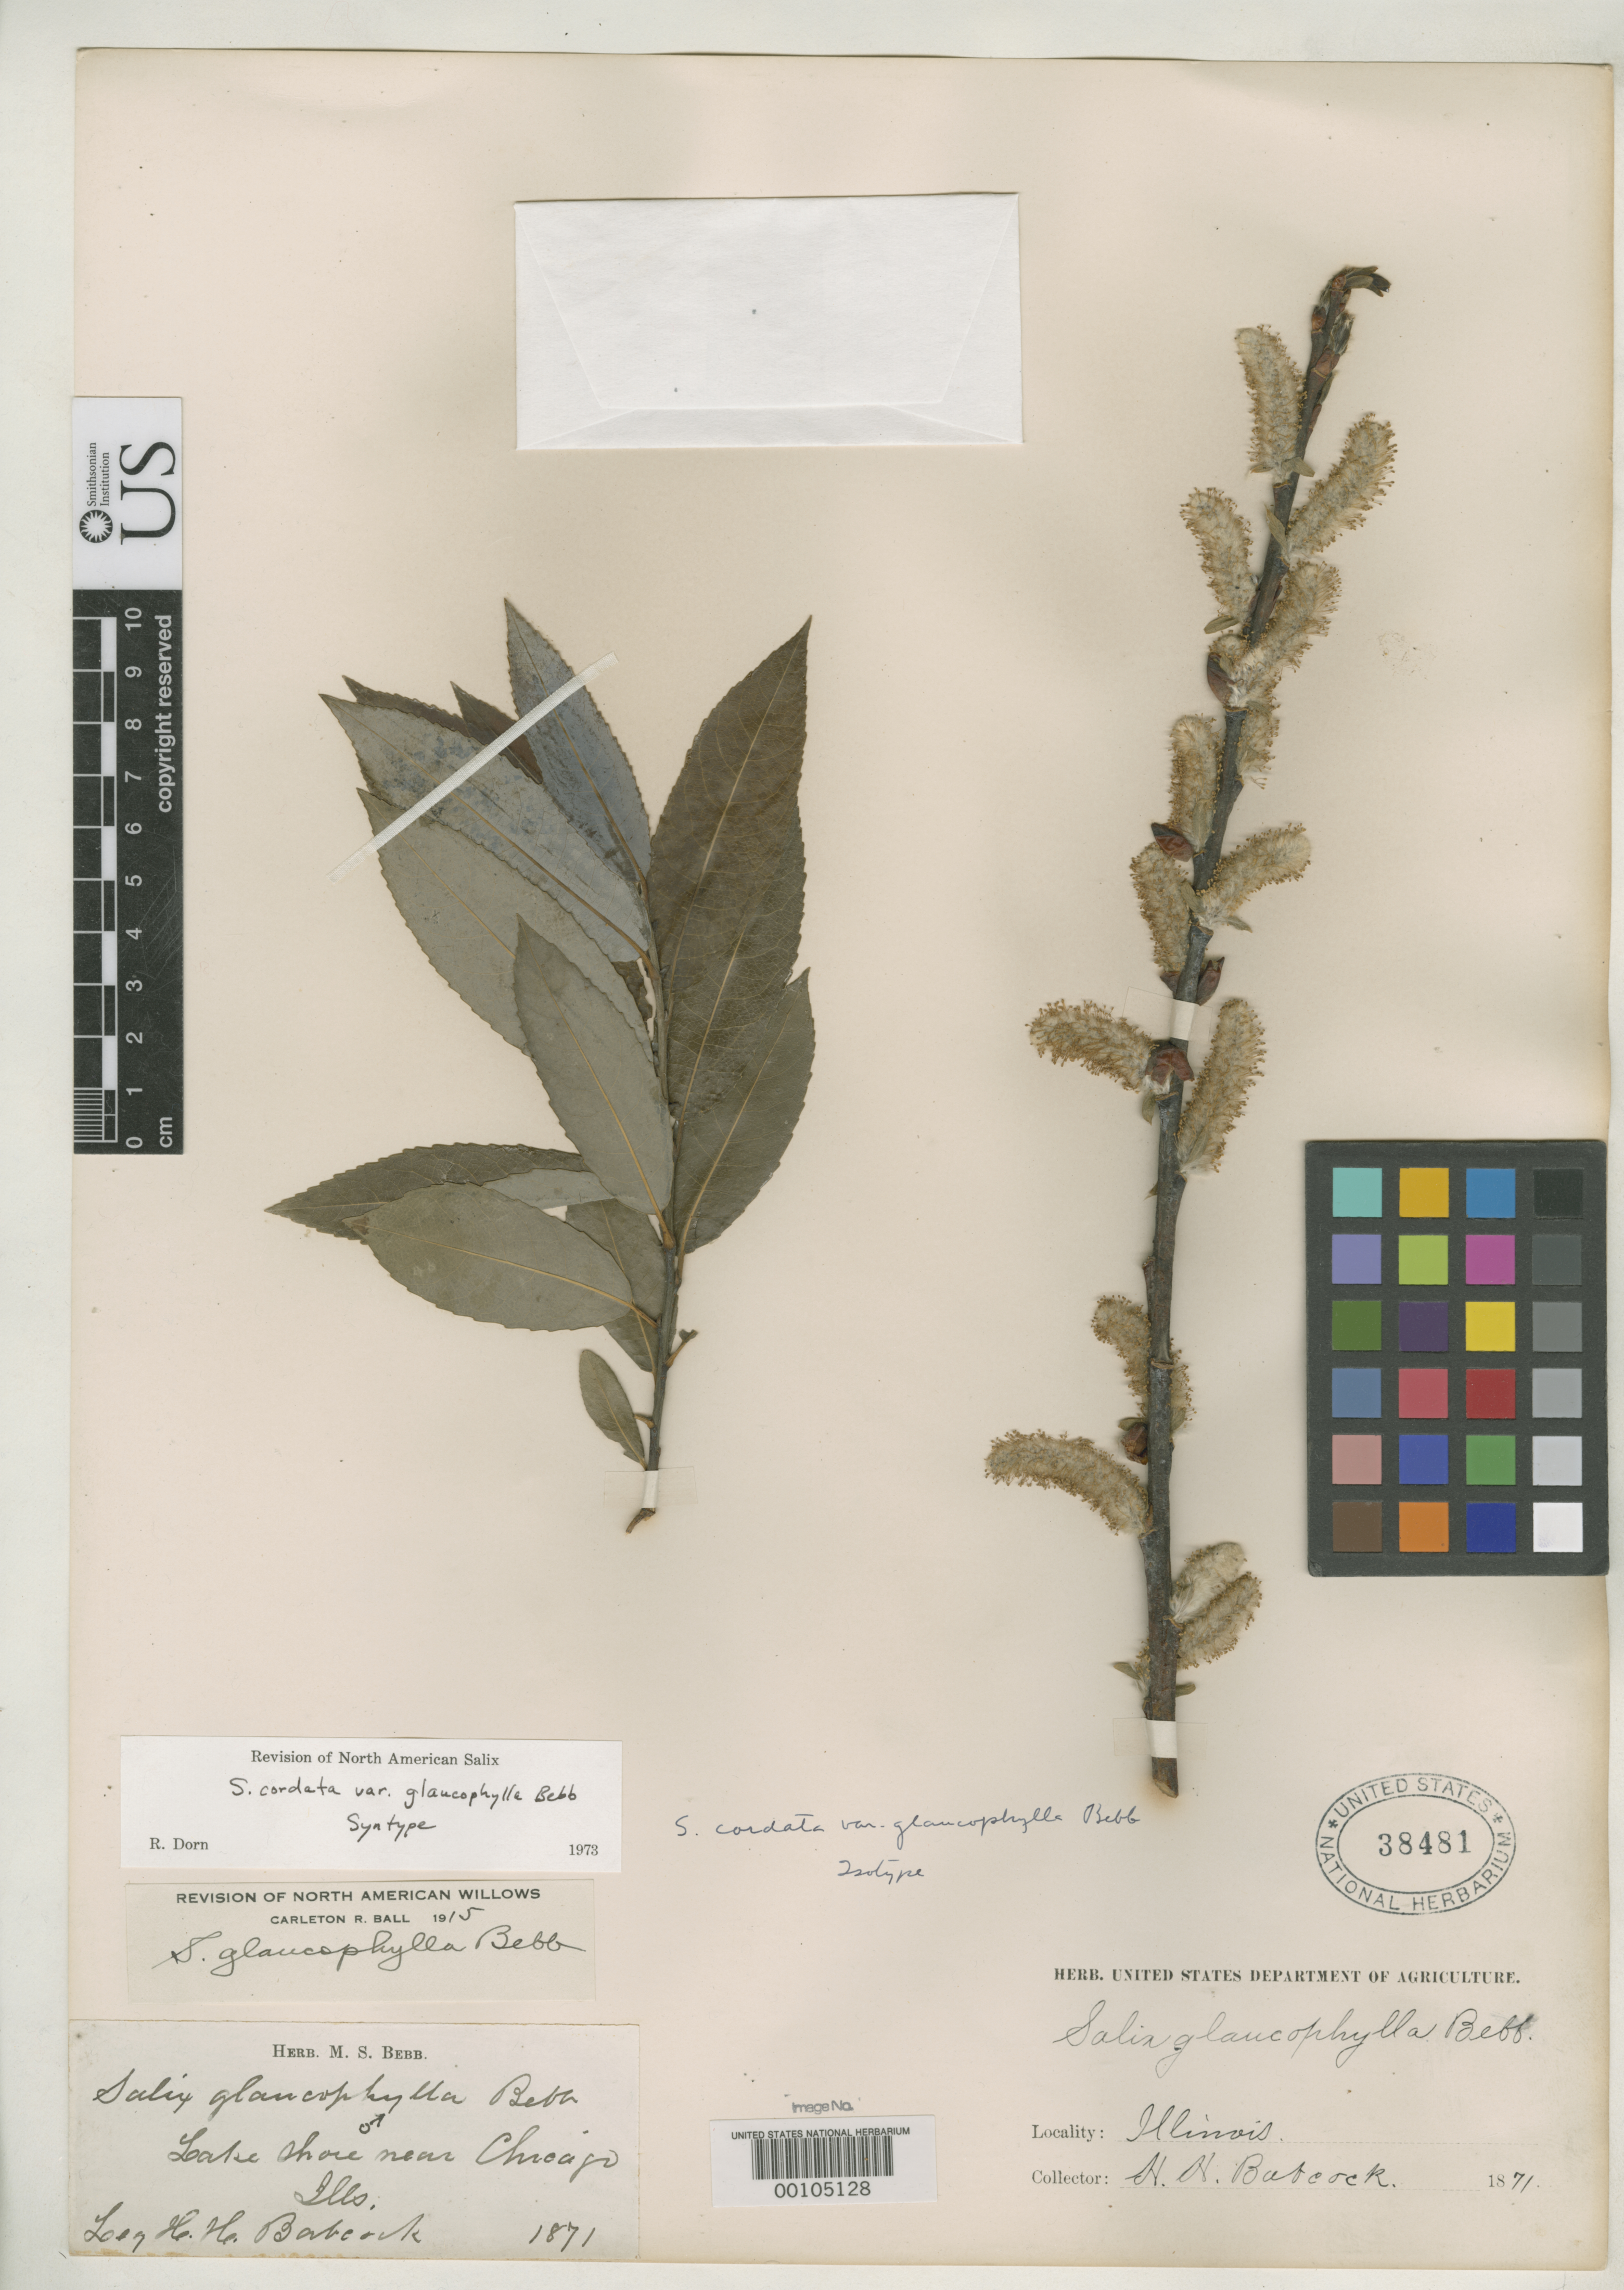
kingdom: Plantae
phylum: Tracheophyta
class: Magnoliopsida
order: Malpighiales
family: Salicaceae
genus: Salix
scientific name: Salix cordata var. glaucophylla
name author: Bebb in H.H. Babcock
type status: Syntype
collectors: H. Babcock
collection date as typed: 1871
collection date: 1871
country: United States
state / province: Illinois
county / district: Cook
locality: Lake shore near Chicago.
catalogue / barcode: US 38481